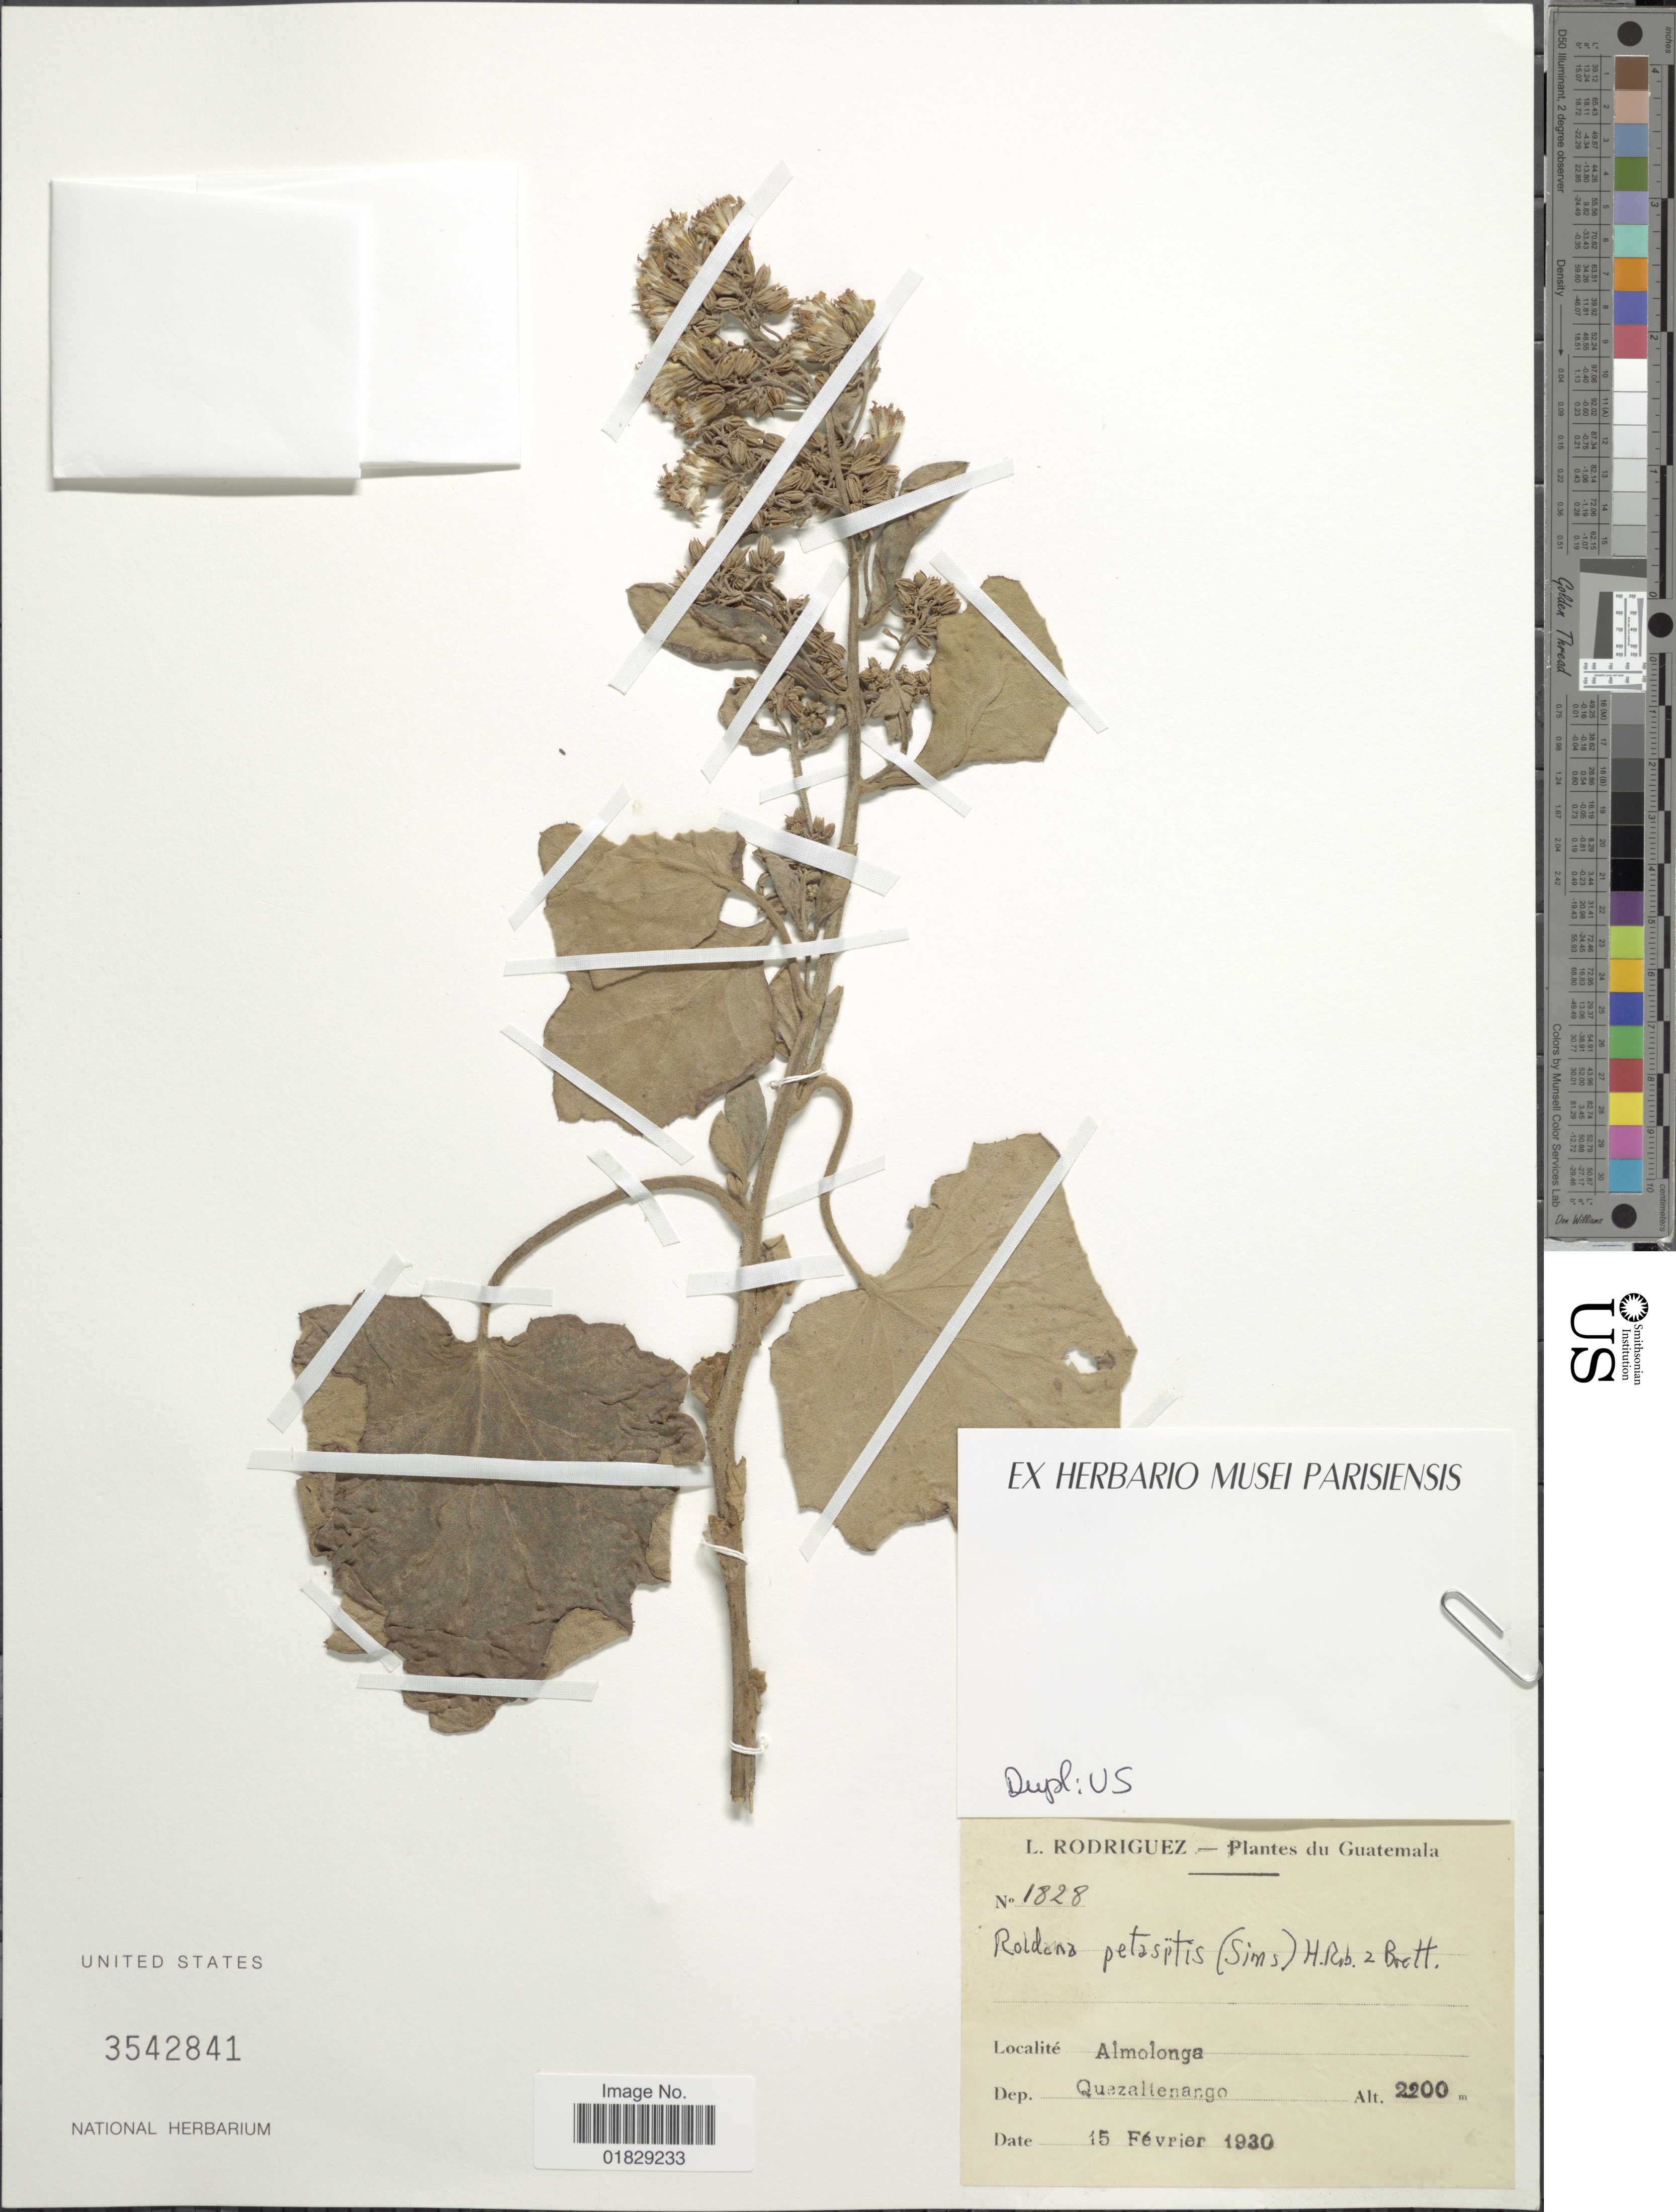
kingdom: Plantae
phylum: Tracheophyta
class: Magnoliopsida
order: Asterales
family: Asteraceae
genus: Roldana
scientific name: Roldana petasitis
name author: (Sims) H. Rob. & Brettell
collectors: L. Rodriguez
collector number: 1828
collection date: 1930-02-15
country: Guatemala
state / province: Quetzaltenango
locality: Almolonga. Dep. Quezaltenango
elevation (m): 2200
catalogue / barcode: US 3542841